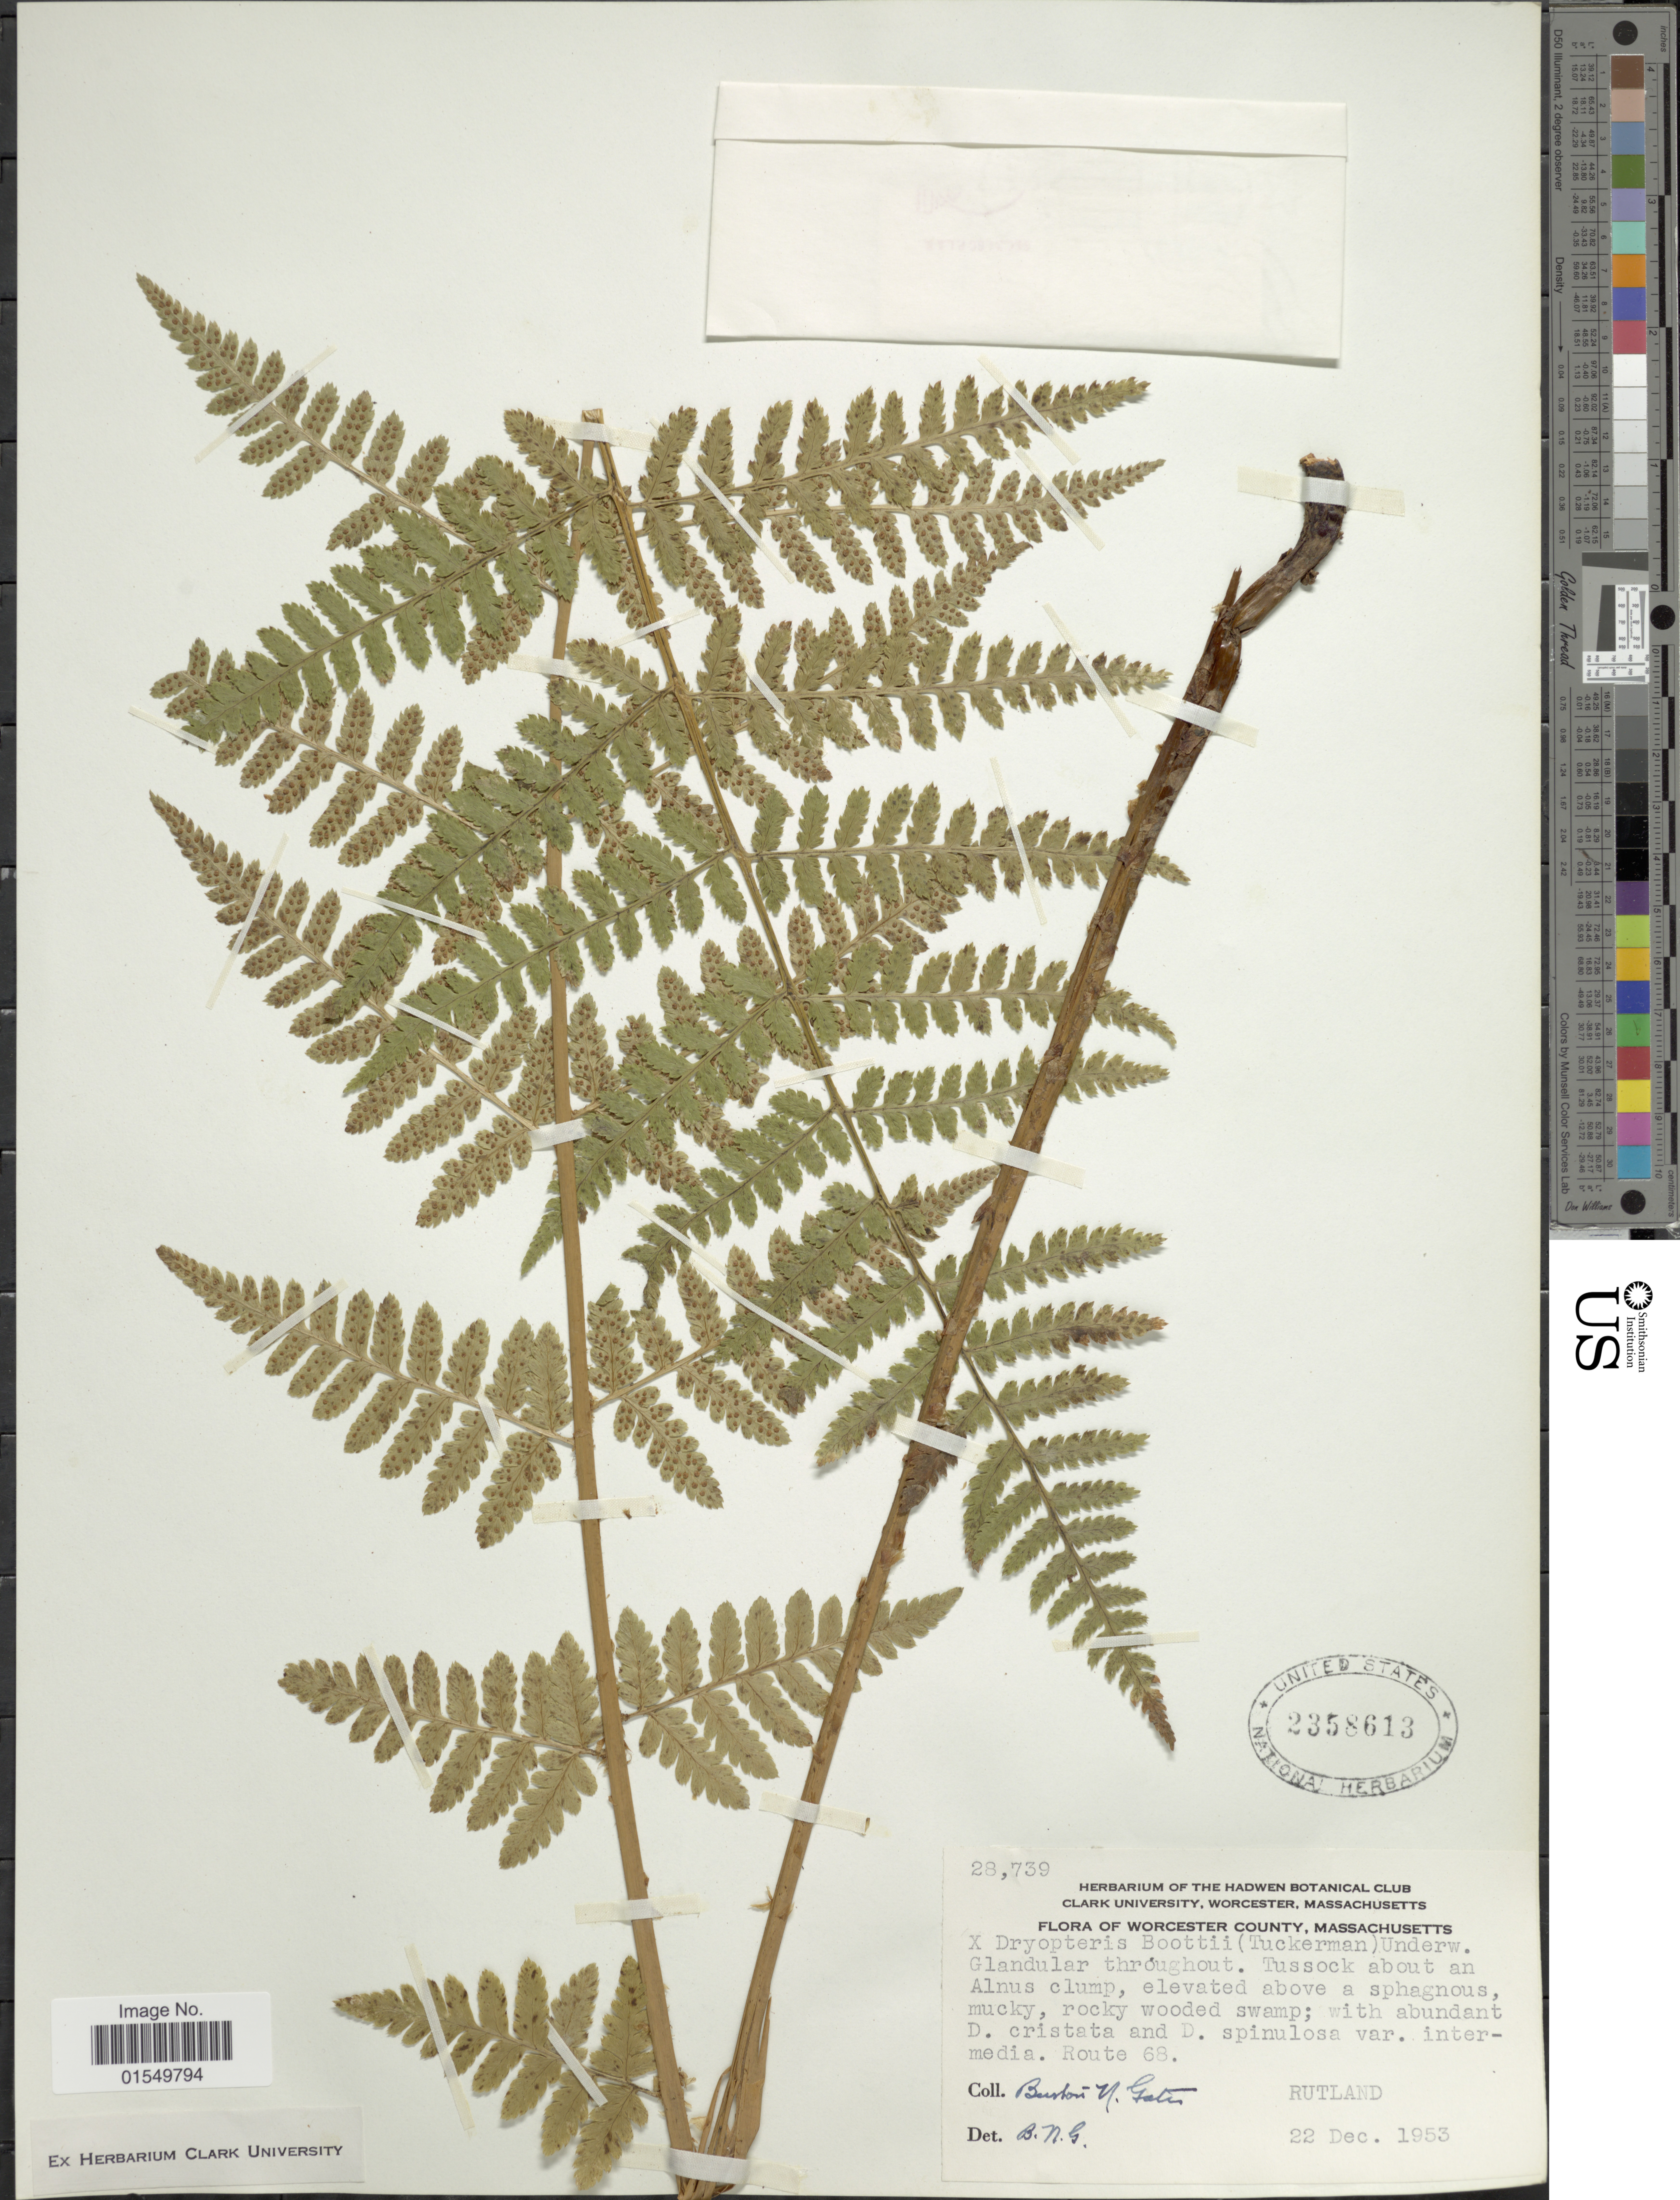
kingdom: Plantae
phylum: Tracheophyta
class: Polypodiopsida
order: Polypodiales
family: Dryopteridaceae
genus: Dryopteris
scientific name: Dryopteris x boottii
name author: Underw.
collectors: B. N. Gates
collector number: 28739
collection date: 1953-12-22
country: United States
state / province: Massachusetts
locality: Worcester County, Massachusetts, Route 68, Rutland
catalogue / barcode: US 2358613